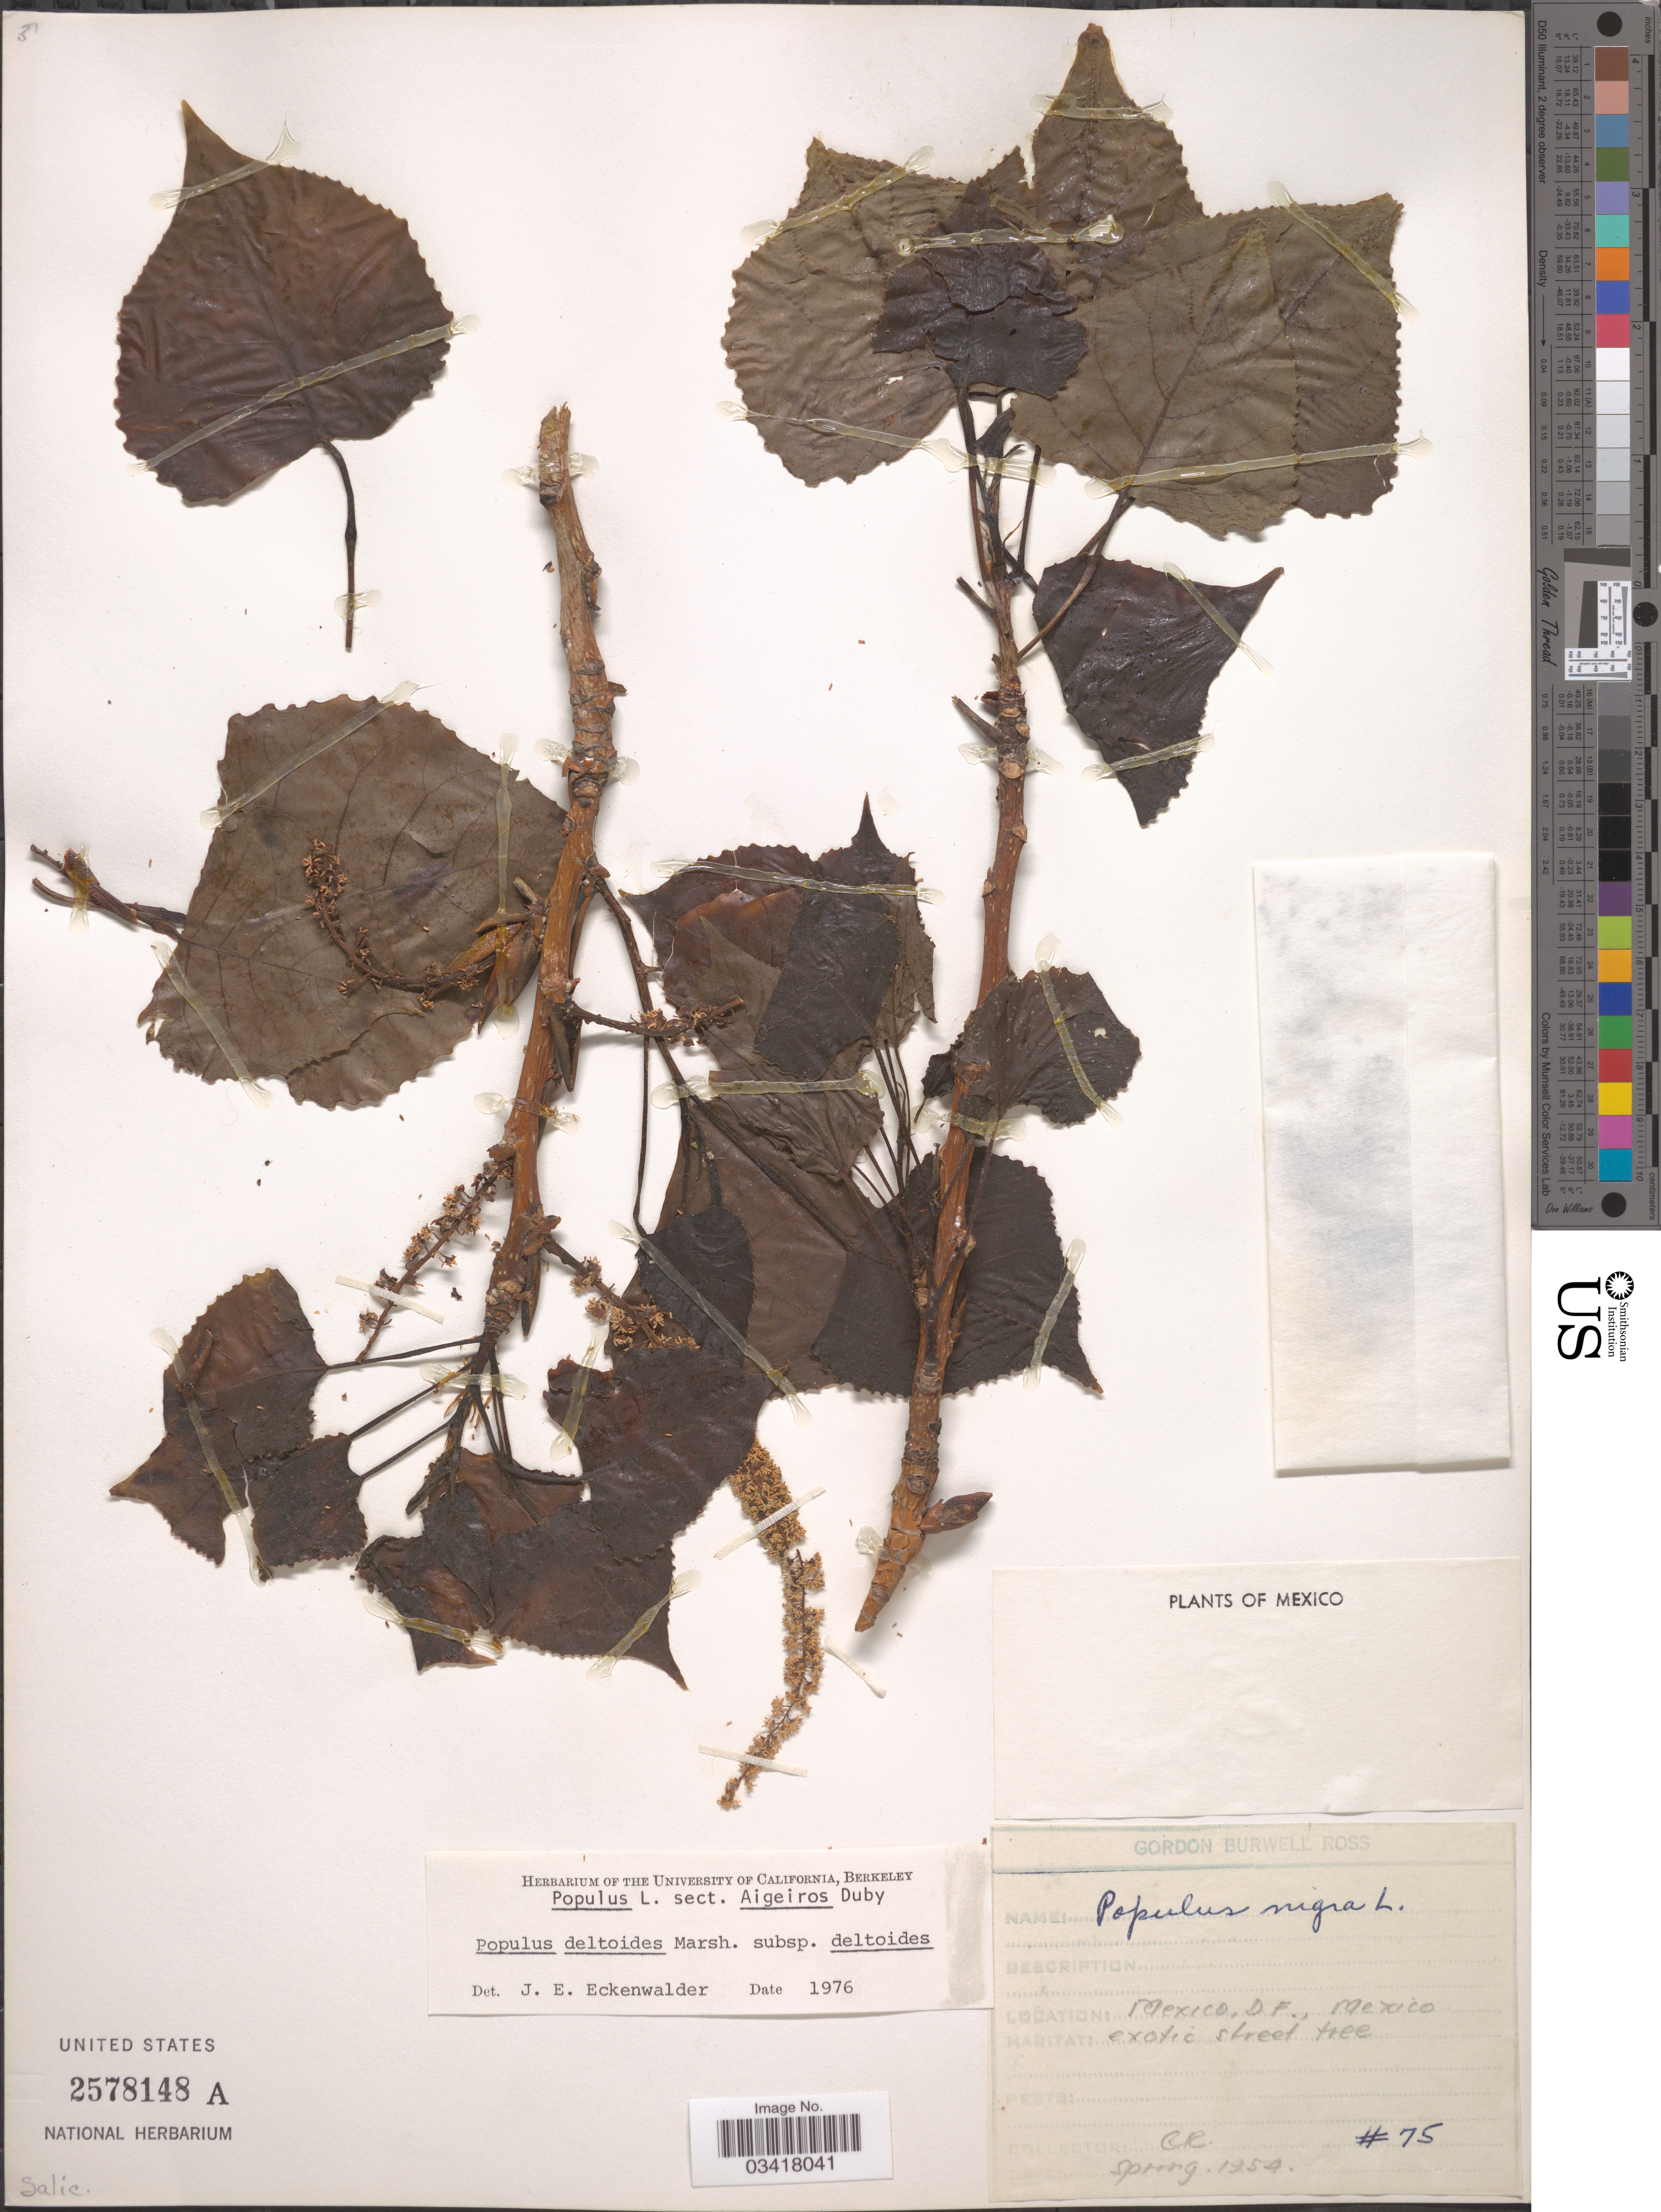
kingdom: Plantae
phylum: Tracheophyta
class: Magnoliopsida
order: Malpighiales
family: Salicaceae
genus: Populus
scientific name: Populus deltoides subsp. deltoides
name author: W. Bartram ex Marshall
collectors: G. B. Ross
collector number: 75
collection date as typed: Spring 1954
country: Mexico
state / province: Distrito Federal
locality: D.F. Mexico.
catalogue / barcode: US 2578148A